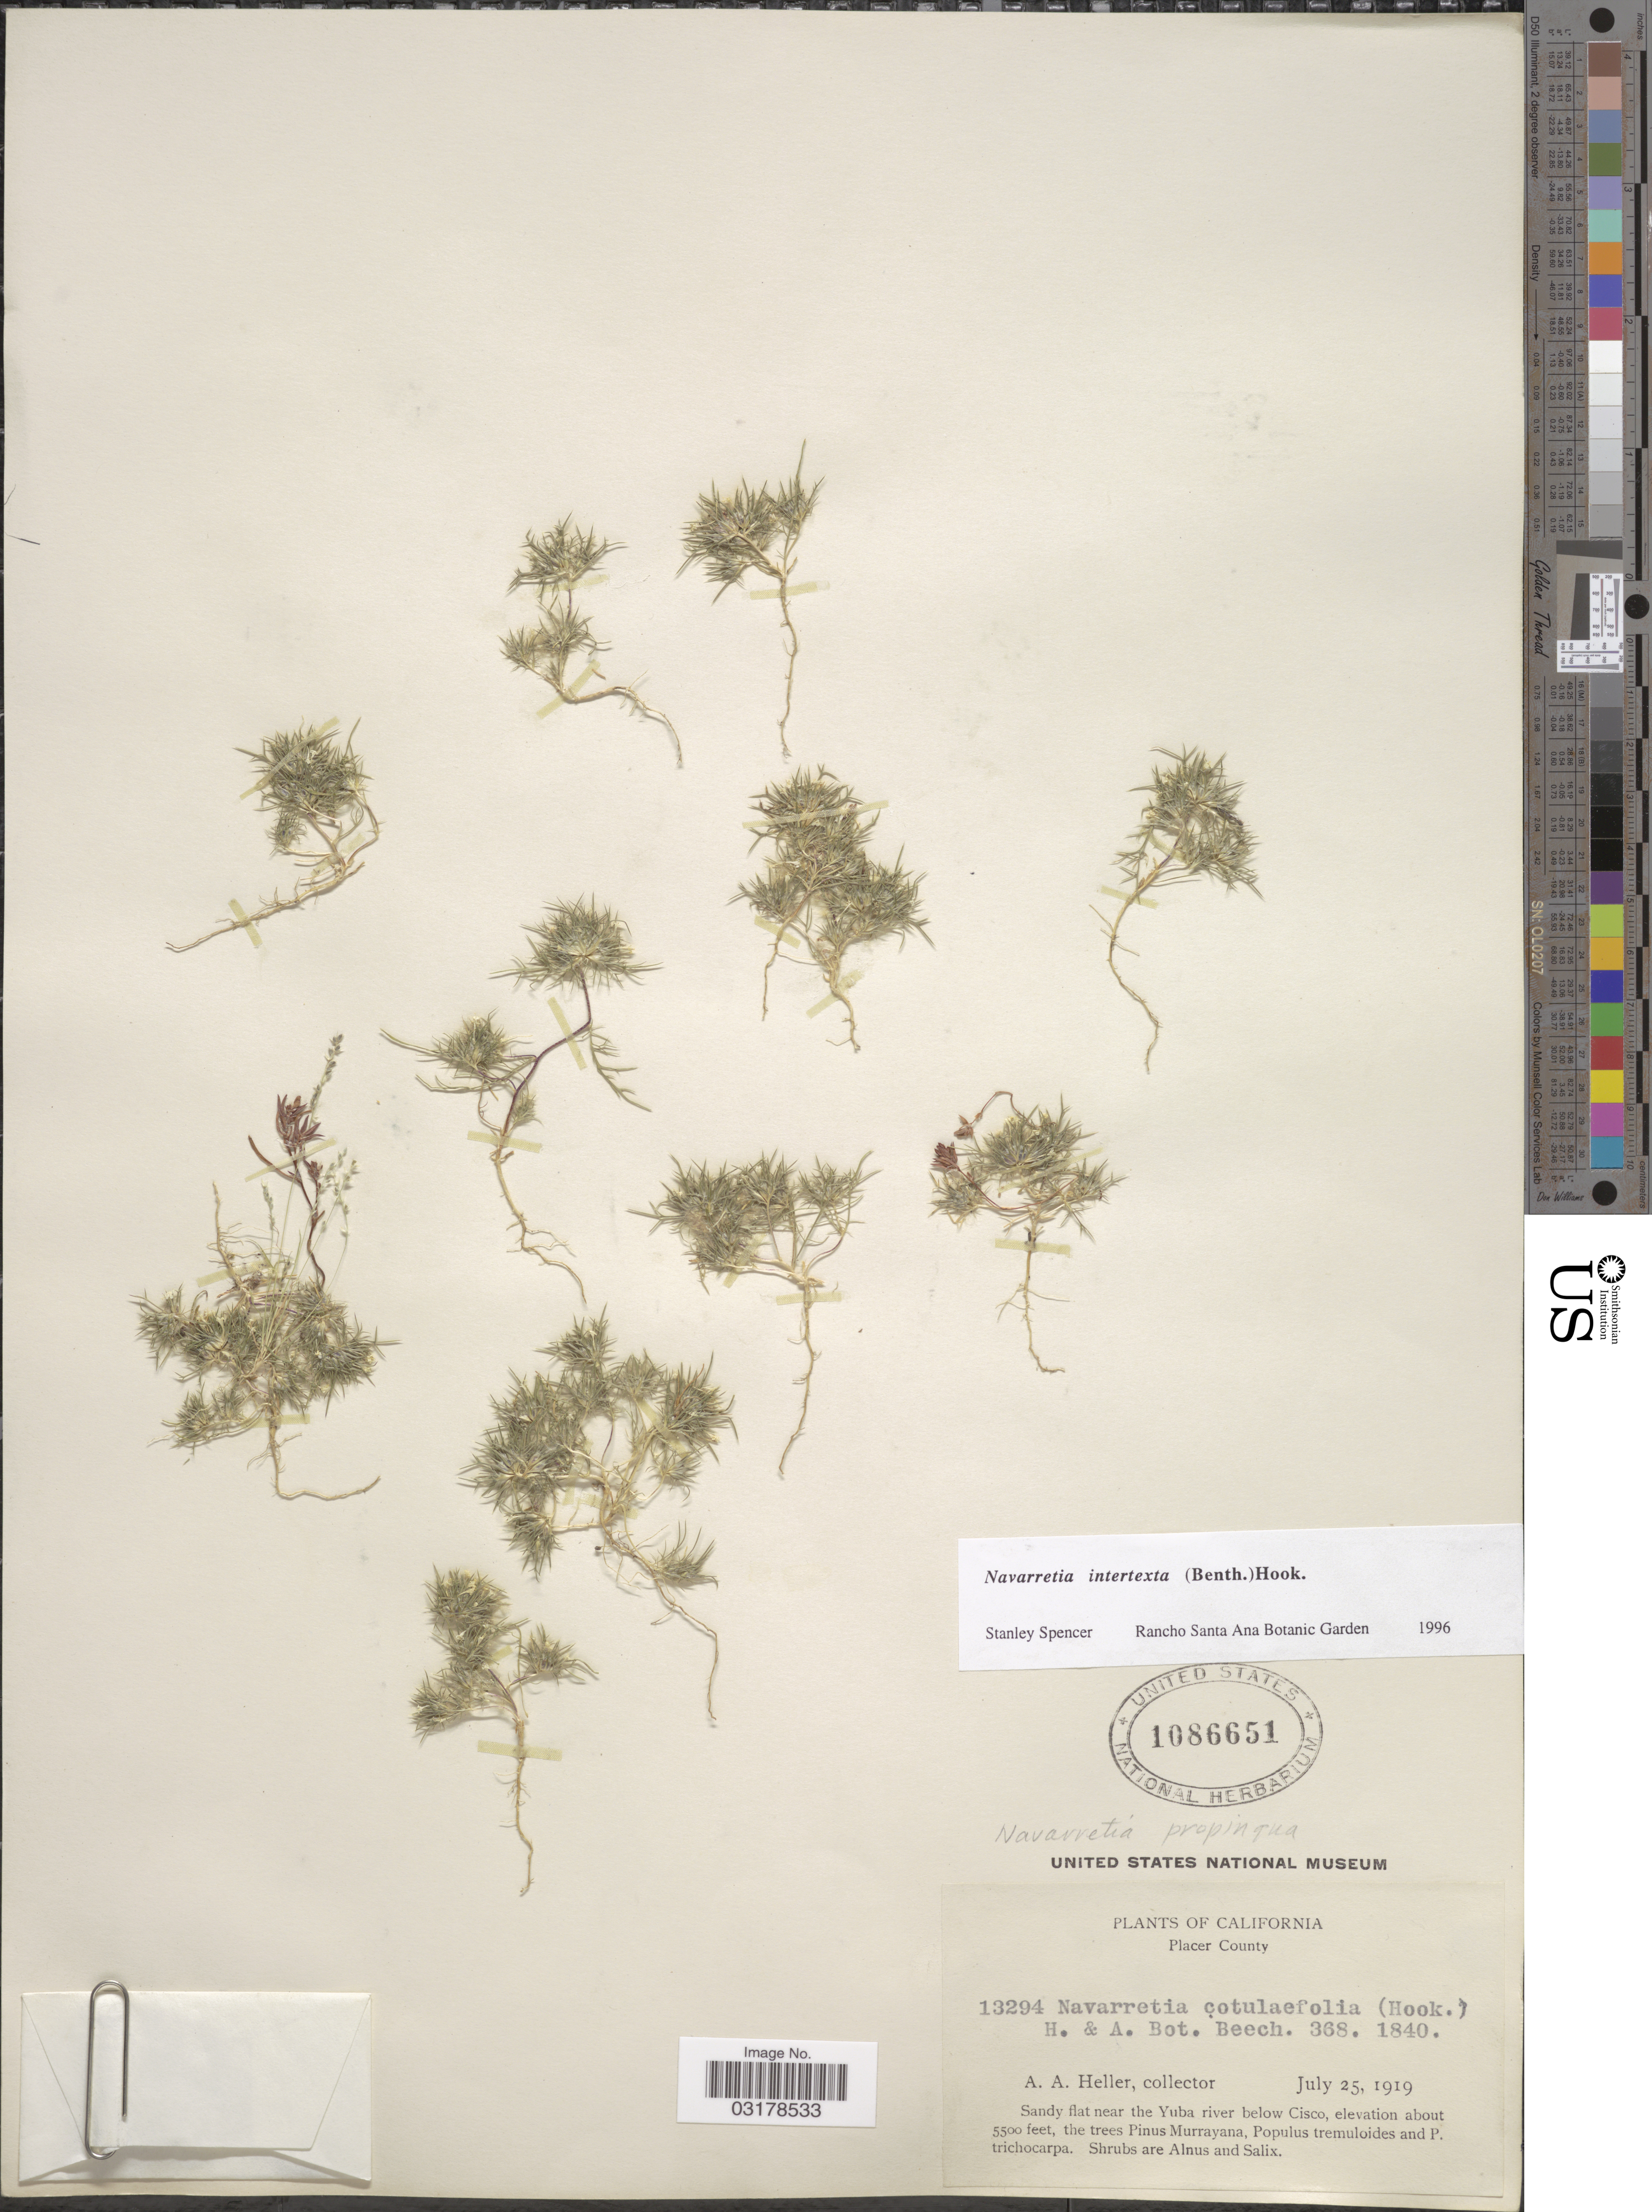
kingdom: Plantae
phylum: Tracheophyta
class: Magnoliopsida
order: Ericales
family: Polemoniaceae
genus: Navarretia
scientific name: Navarretia intertexta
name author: (Benth.) Hook.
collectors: A. A. Heller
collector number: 13294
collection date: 1919-07-25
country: United States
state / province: California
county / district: Placer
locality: Placer County. Sandy flat near the Yuba river below Cisco.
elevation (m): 1676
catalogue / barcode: US 1086651